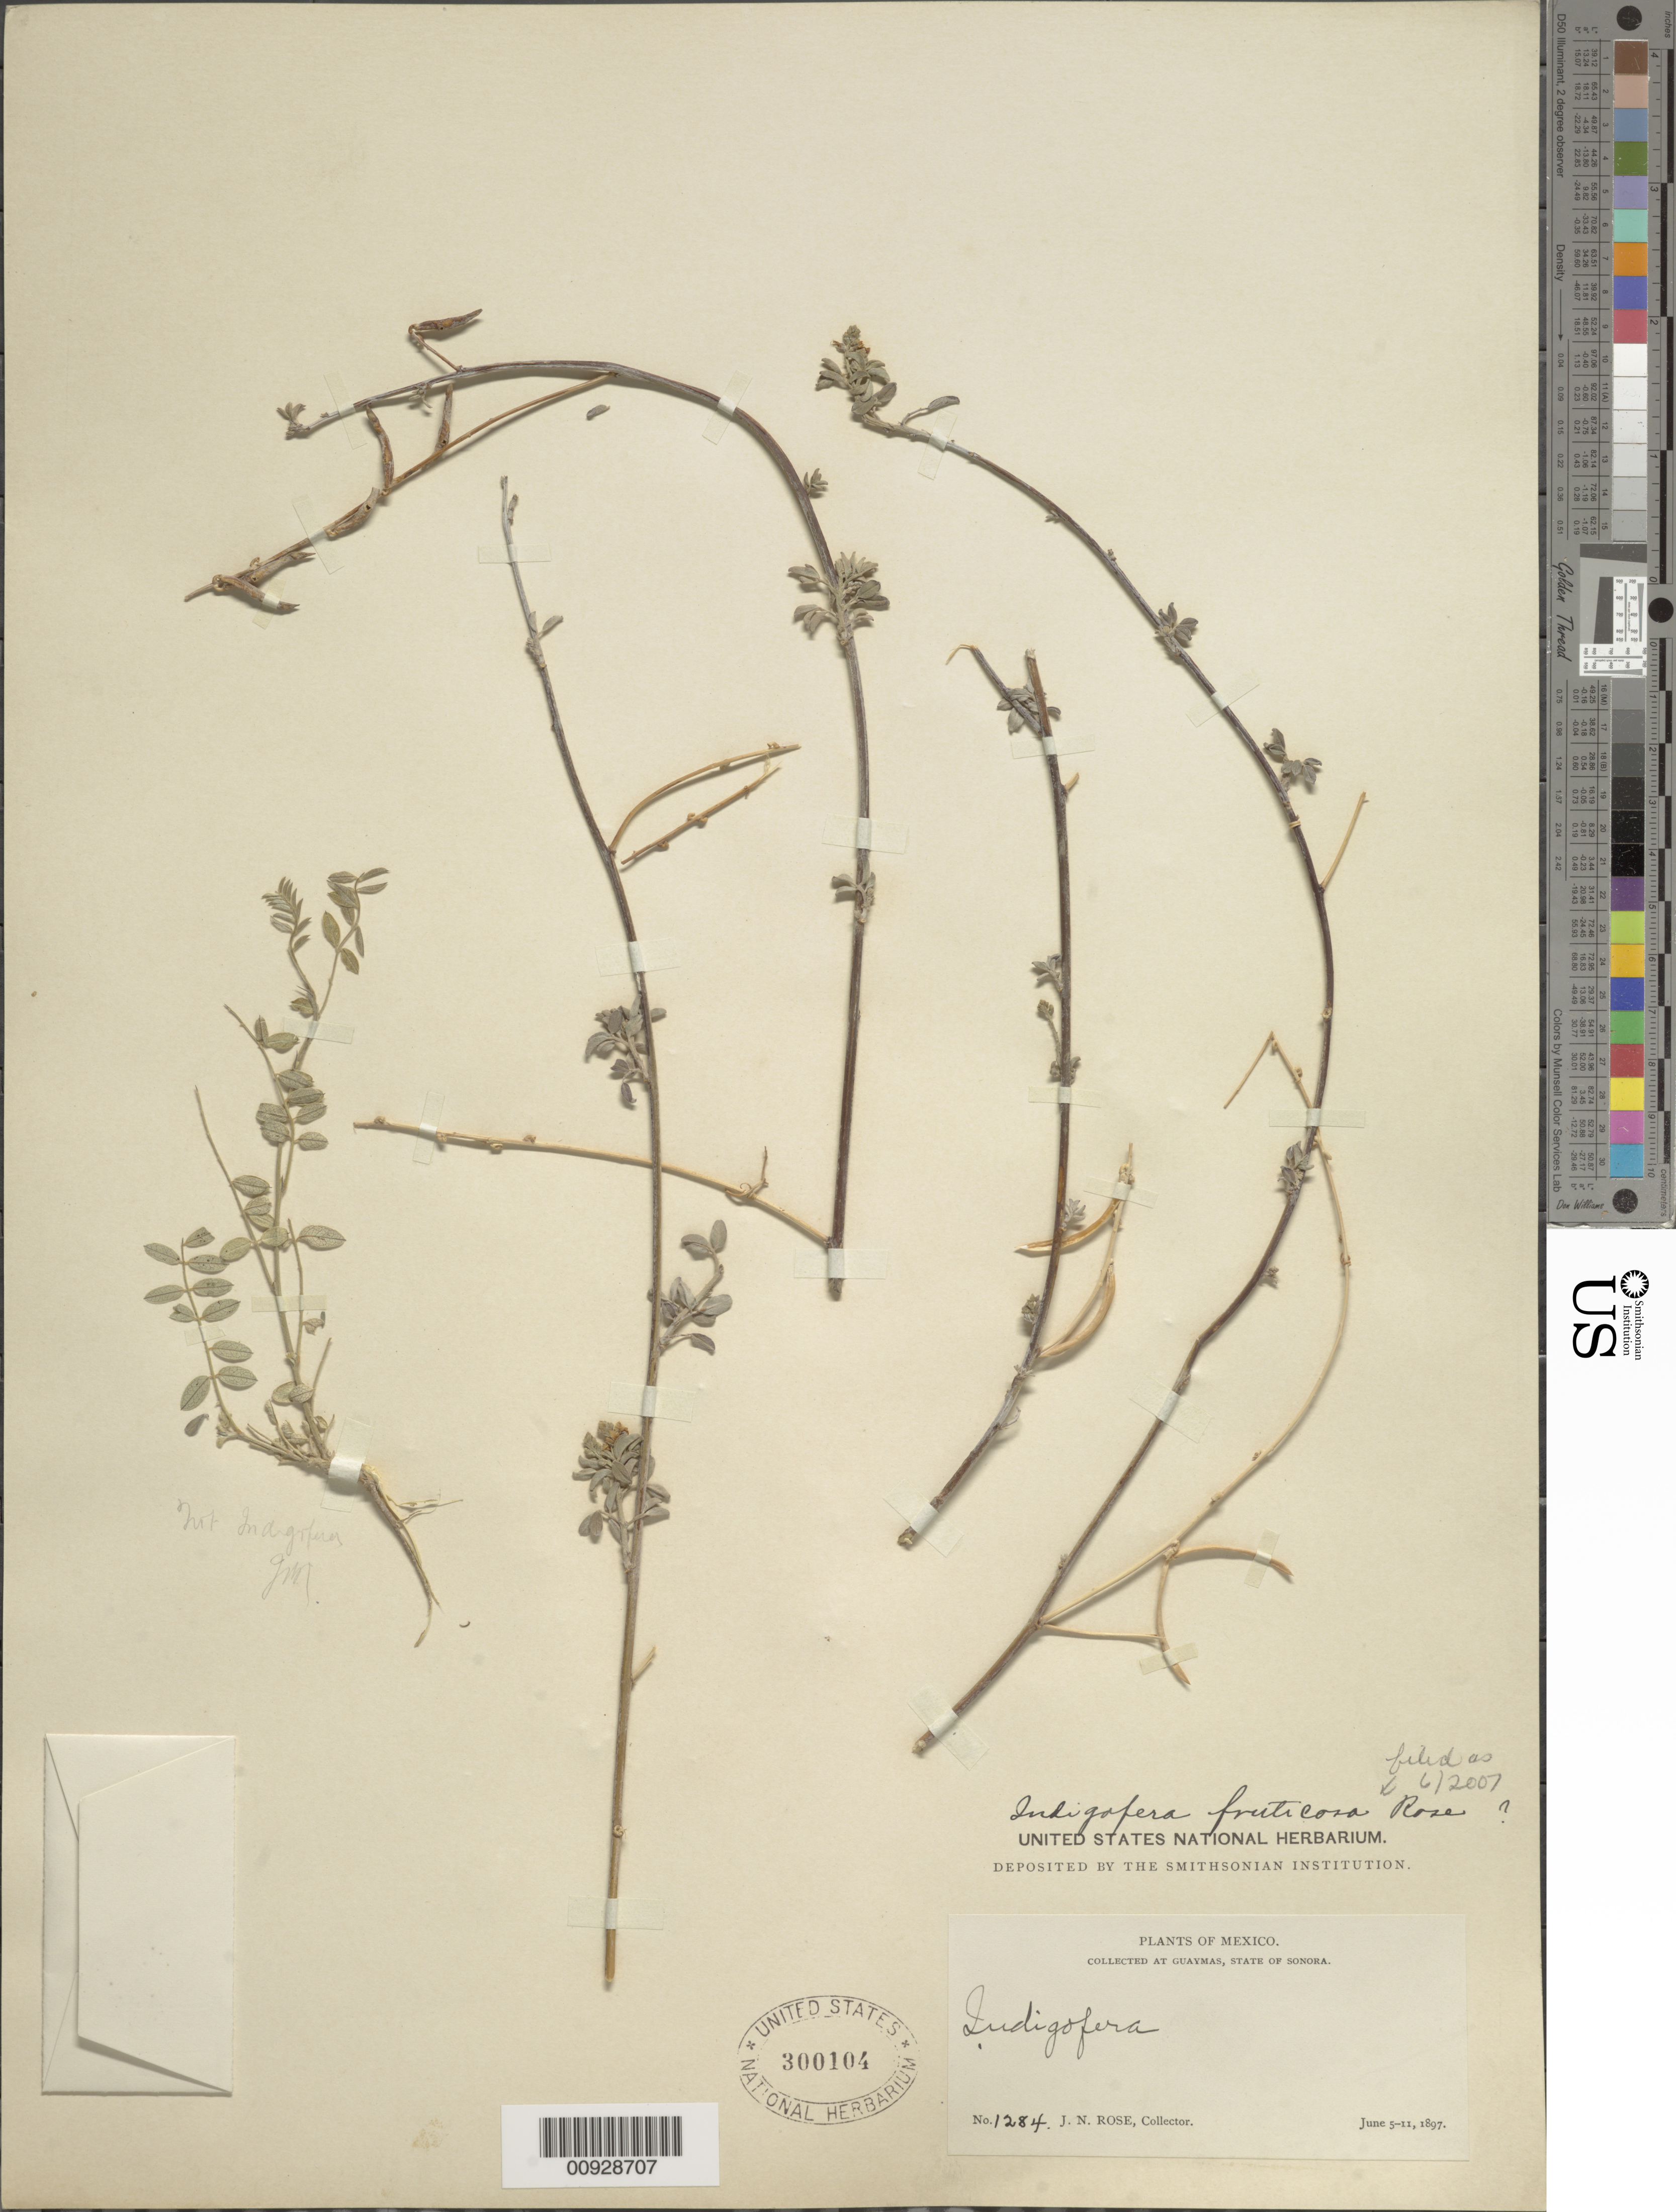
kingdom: Plantae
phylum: Tracheophyta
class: Magnoliopsida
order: Fabales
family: Fabaceae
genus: Indigofera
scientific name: Indigofera fruticosa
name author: Rose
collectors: J. N. Rose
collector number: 1284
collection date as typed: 05 Jun 1897 to 11 Jun 1897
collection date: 1897-06-05/1897-06-11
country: Mexico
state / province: Sonora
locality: Guaymas, State of Sonora.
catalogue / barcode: US 300104